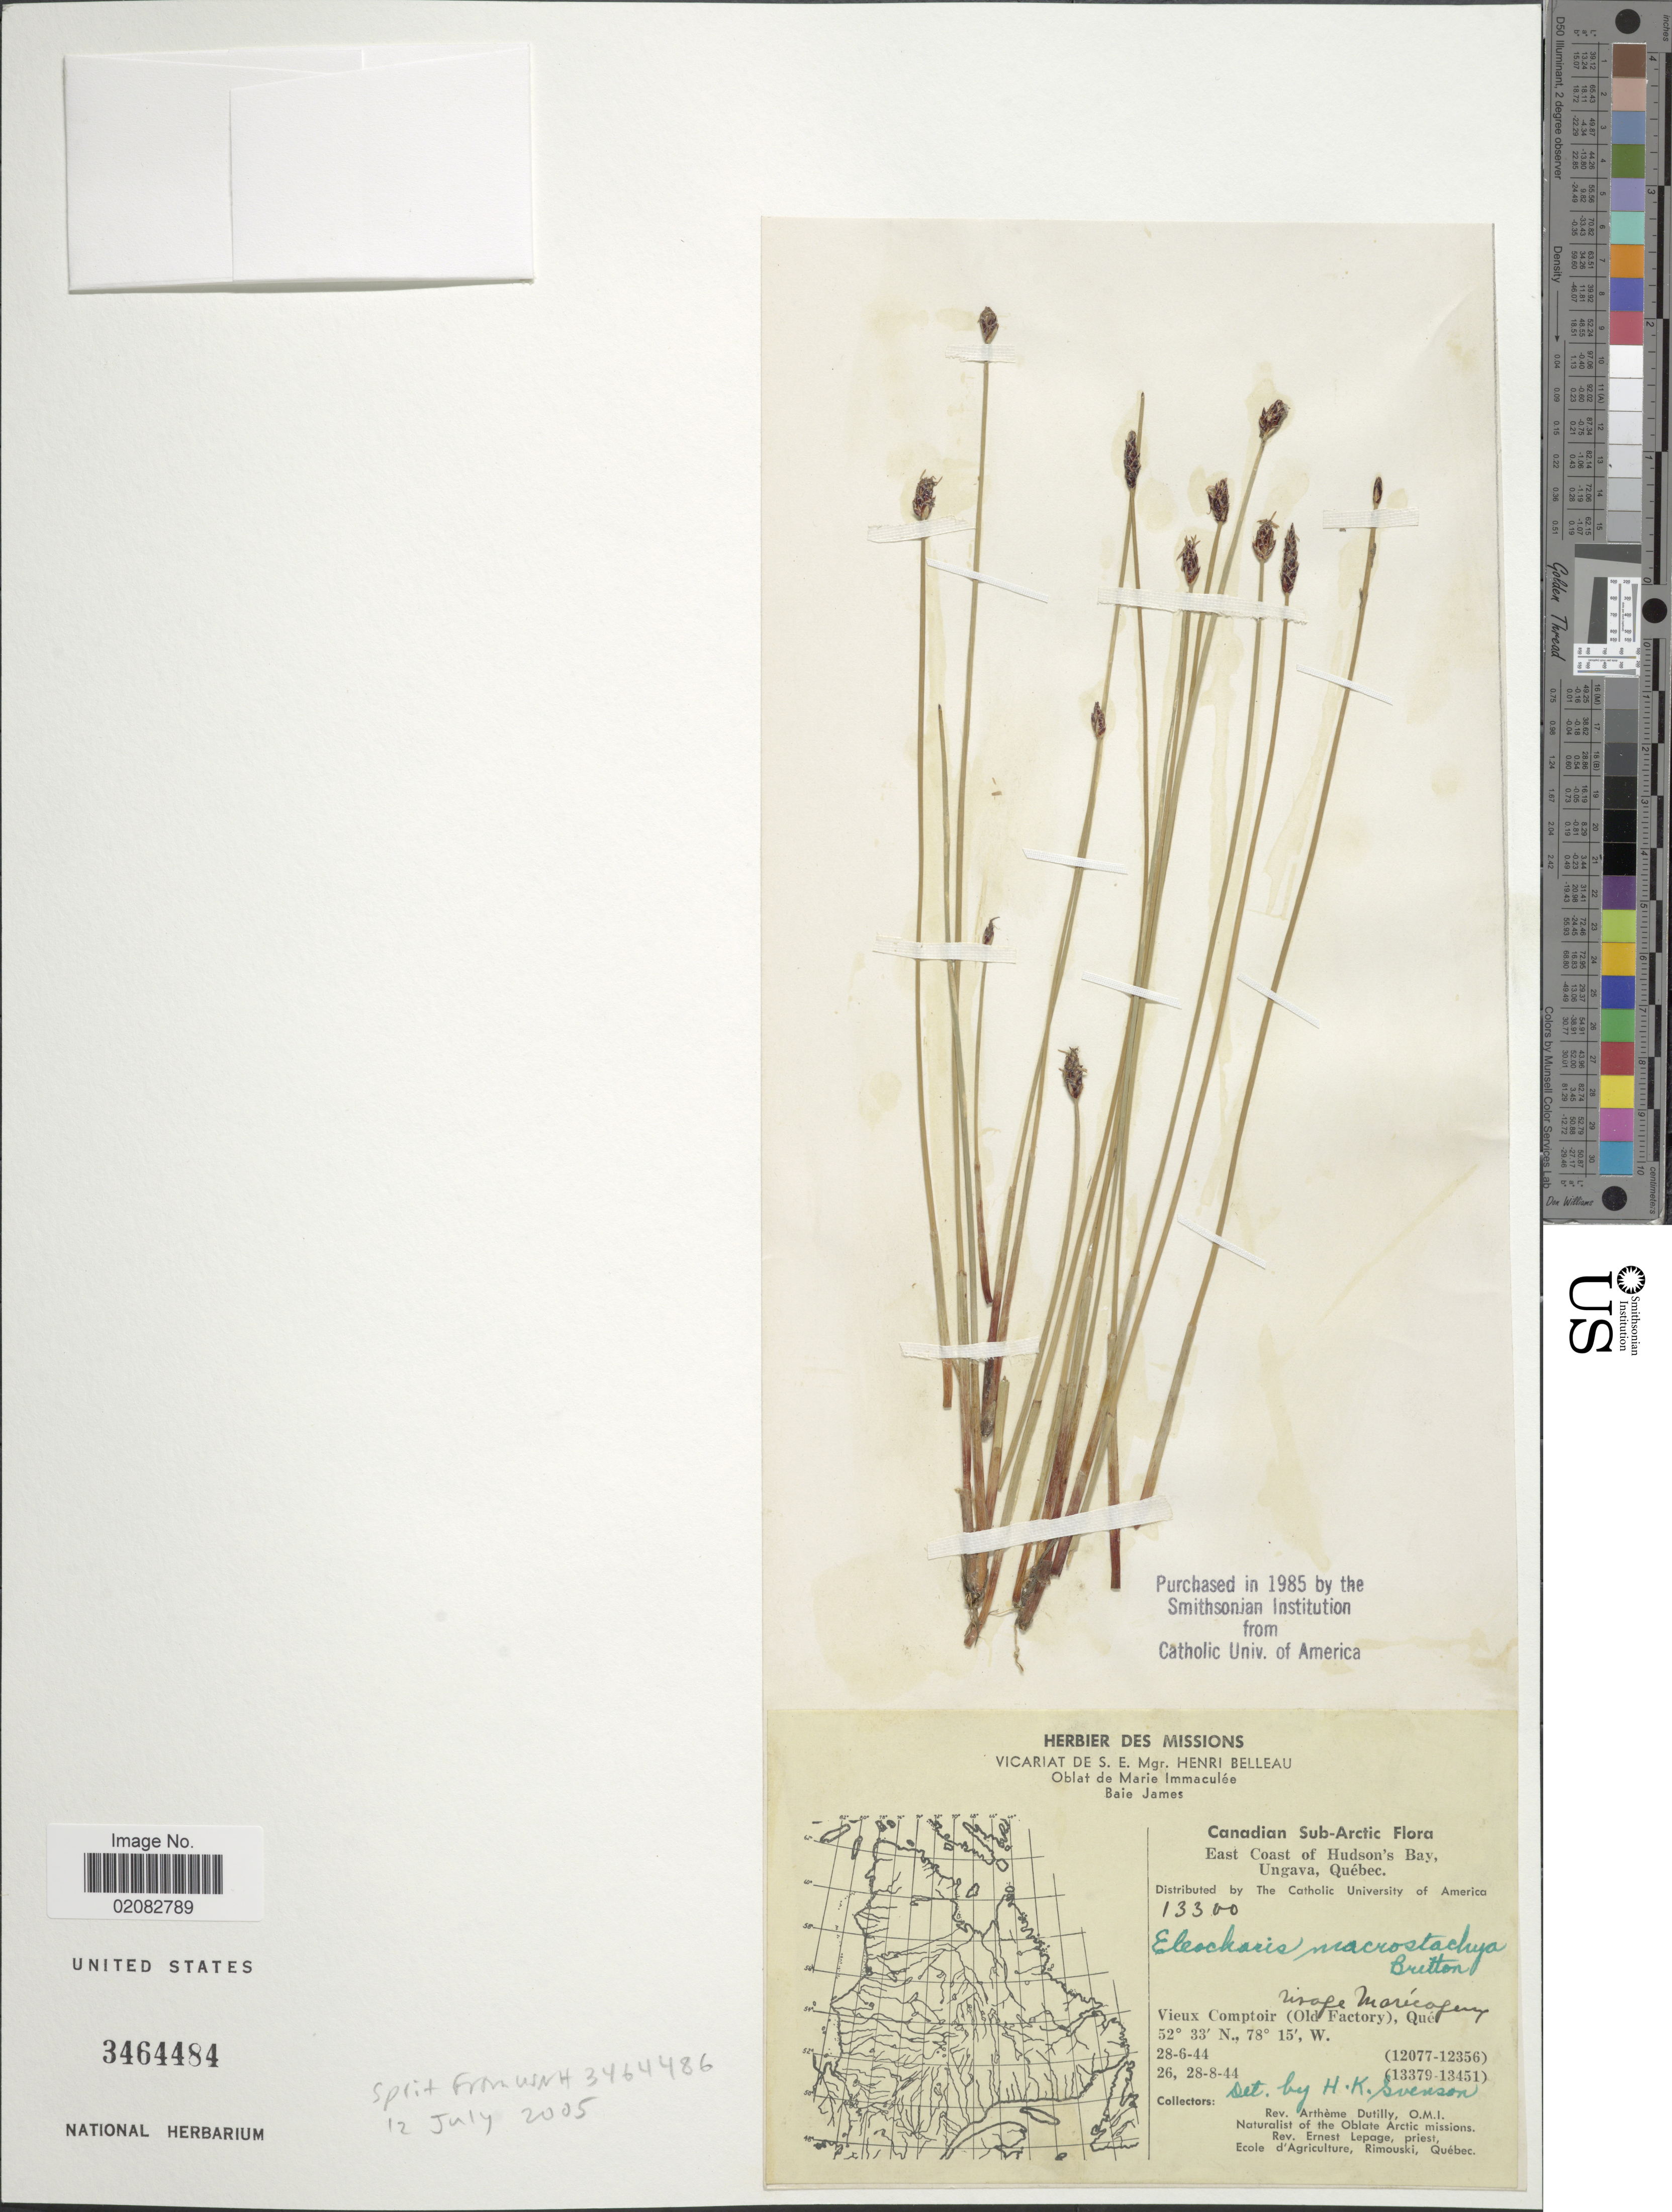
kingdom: Plantae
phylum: Tracheophyta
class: Liliopsida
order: Poales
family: Cyperaceae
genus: Eleocharis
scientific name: Eleocharis macrostachya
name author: Britton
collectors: A. Dutilly & E. Lepage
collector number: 13300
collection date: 1944-06-28/1944-08-28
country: Canada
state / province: Quebec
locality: Canadian Sub-Arctic, East Coast of Hudson's Bay, Ungava, Vieux Comptoir (Old Factory)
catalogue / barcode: US 3464484